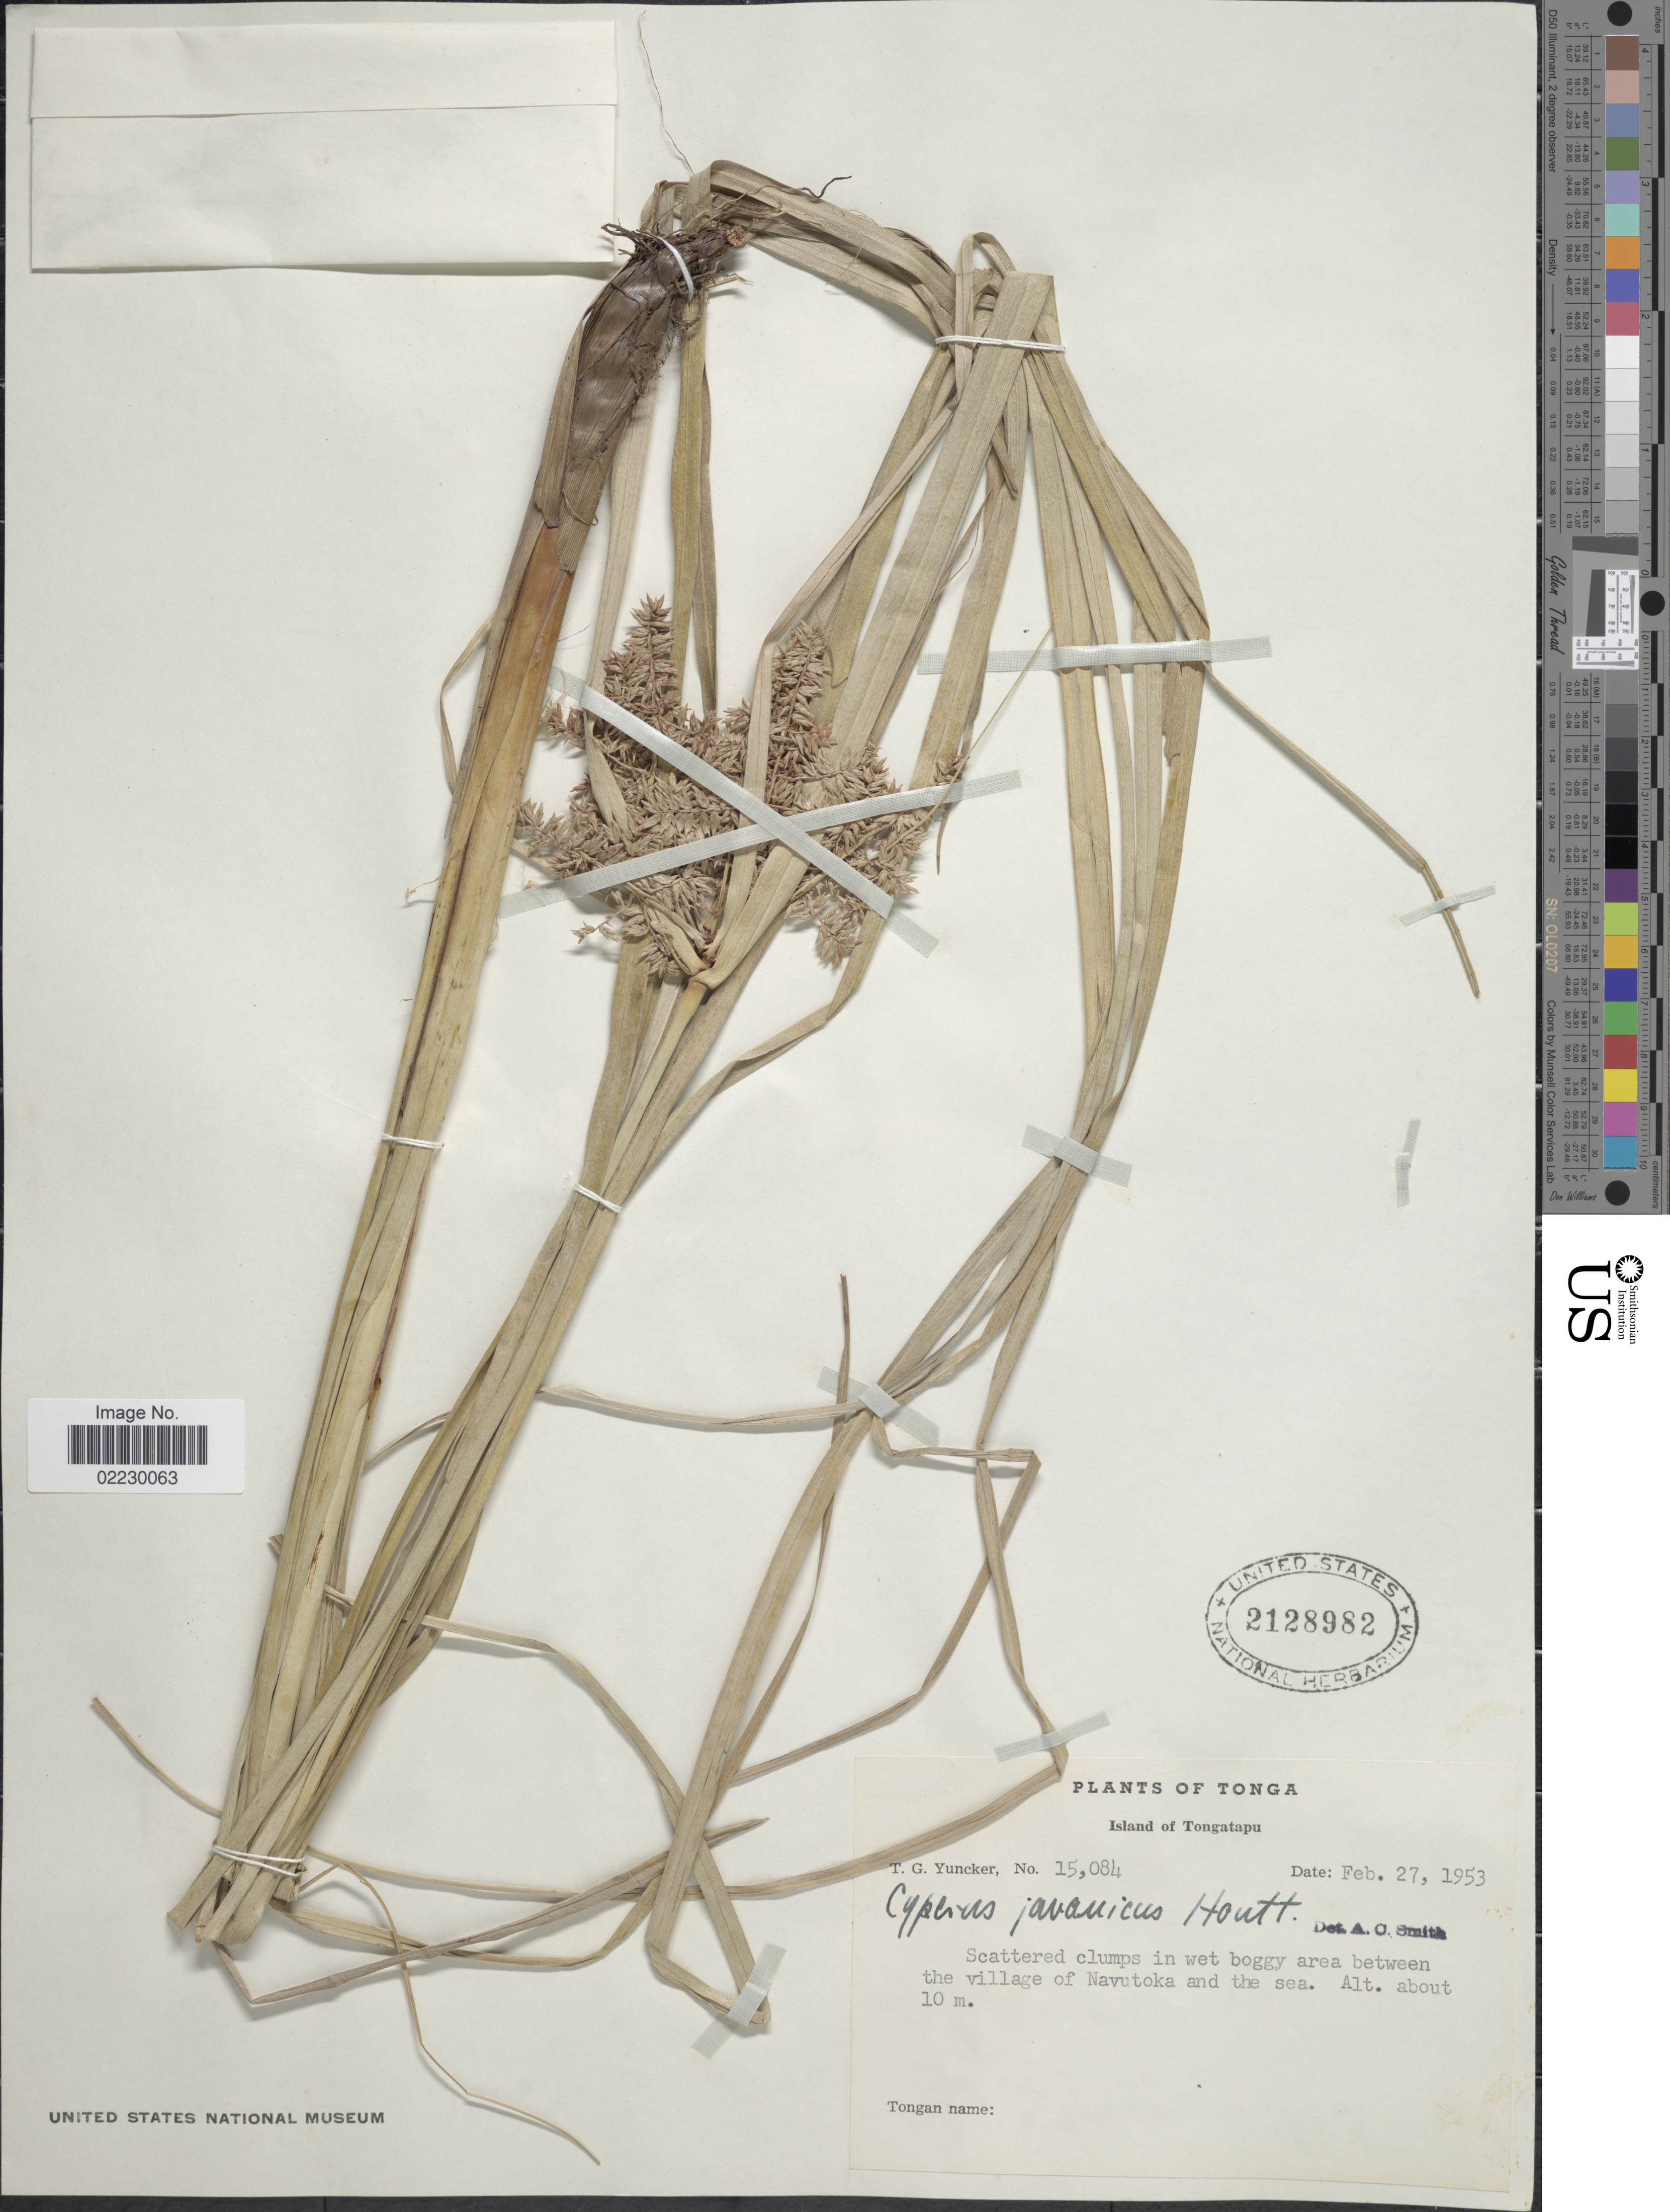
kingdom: Plantae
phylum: Tracheophyta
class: Liliopsida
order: Poales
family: Cyperaceae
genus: Cyperus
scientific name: Cyperus javanicus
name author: Houtt.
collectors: T. G. Yuncker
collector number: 15084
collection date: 1953-02-27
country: Tonga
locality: Island of Tongatapu, area between the village of Navutoka and the sea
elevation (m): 10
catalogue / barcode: US 2128982